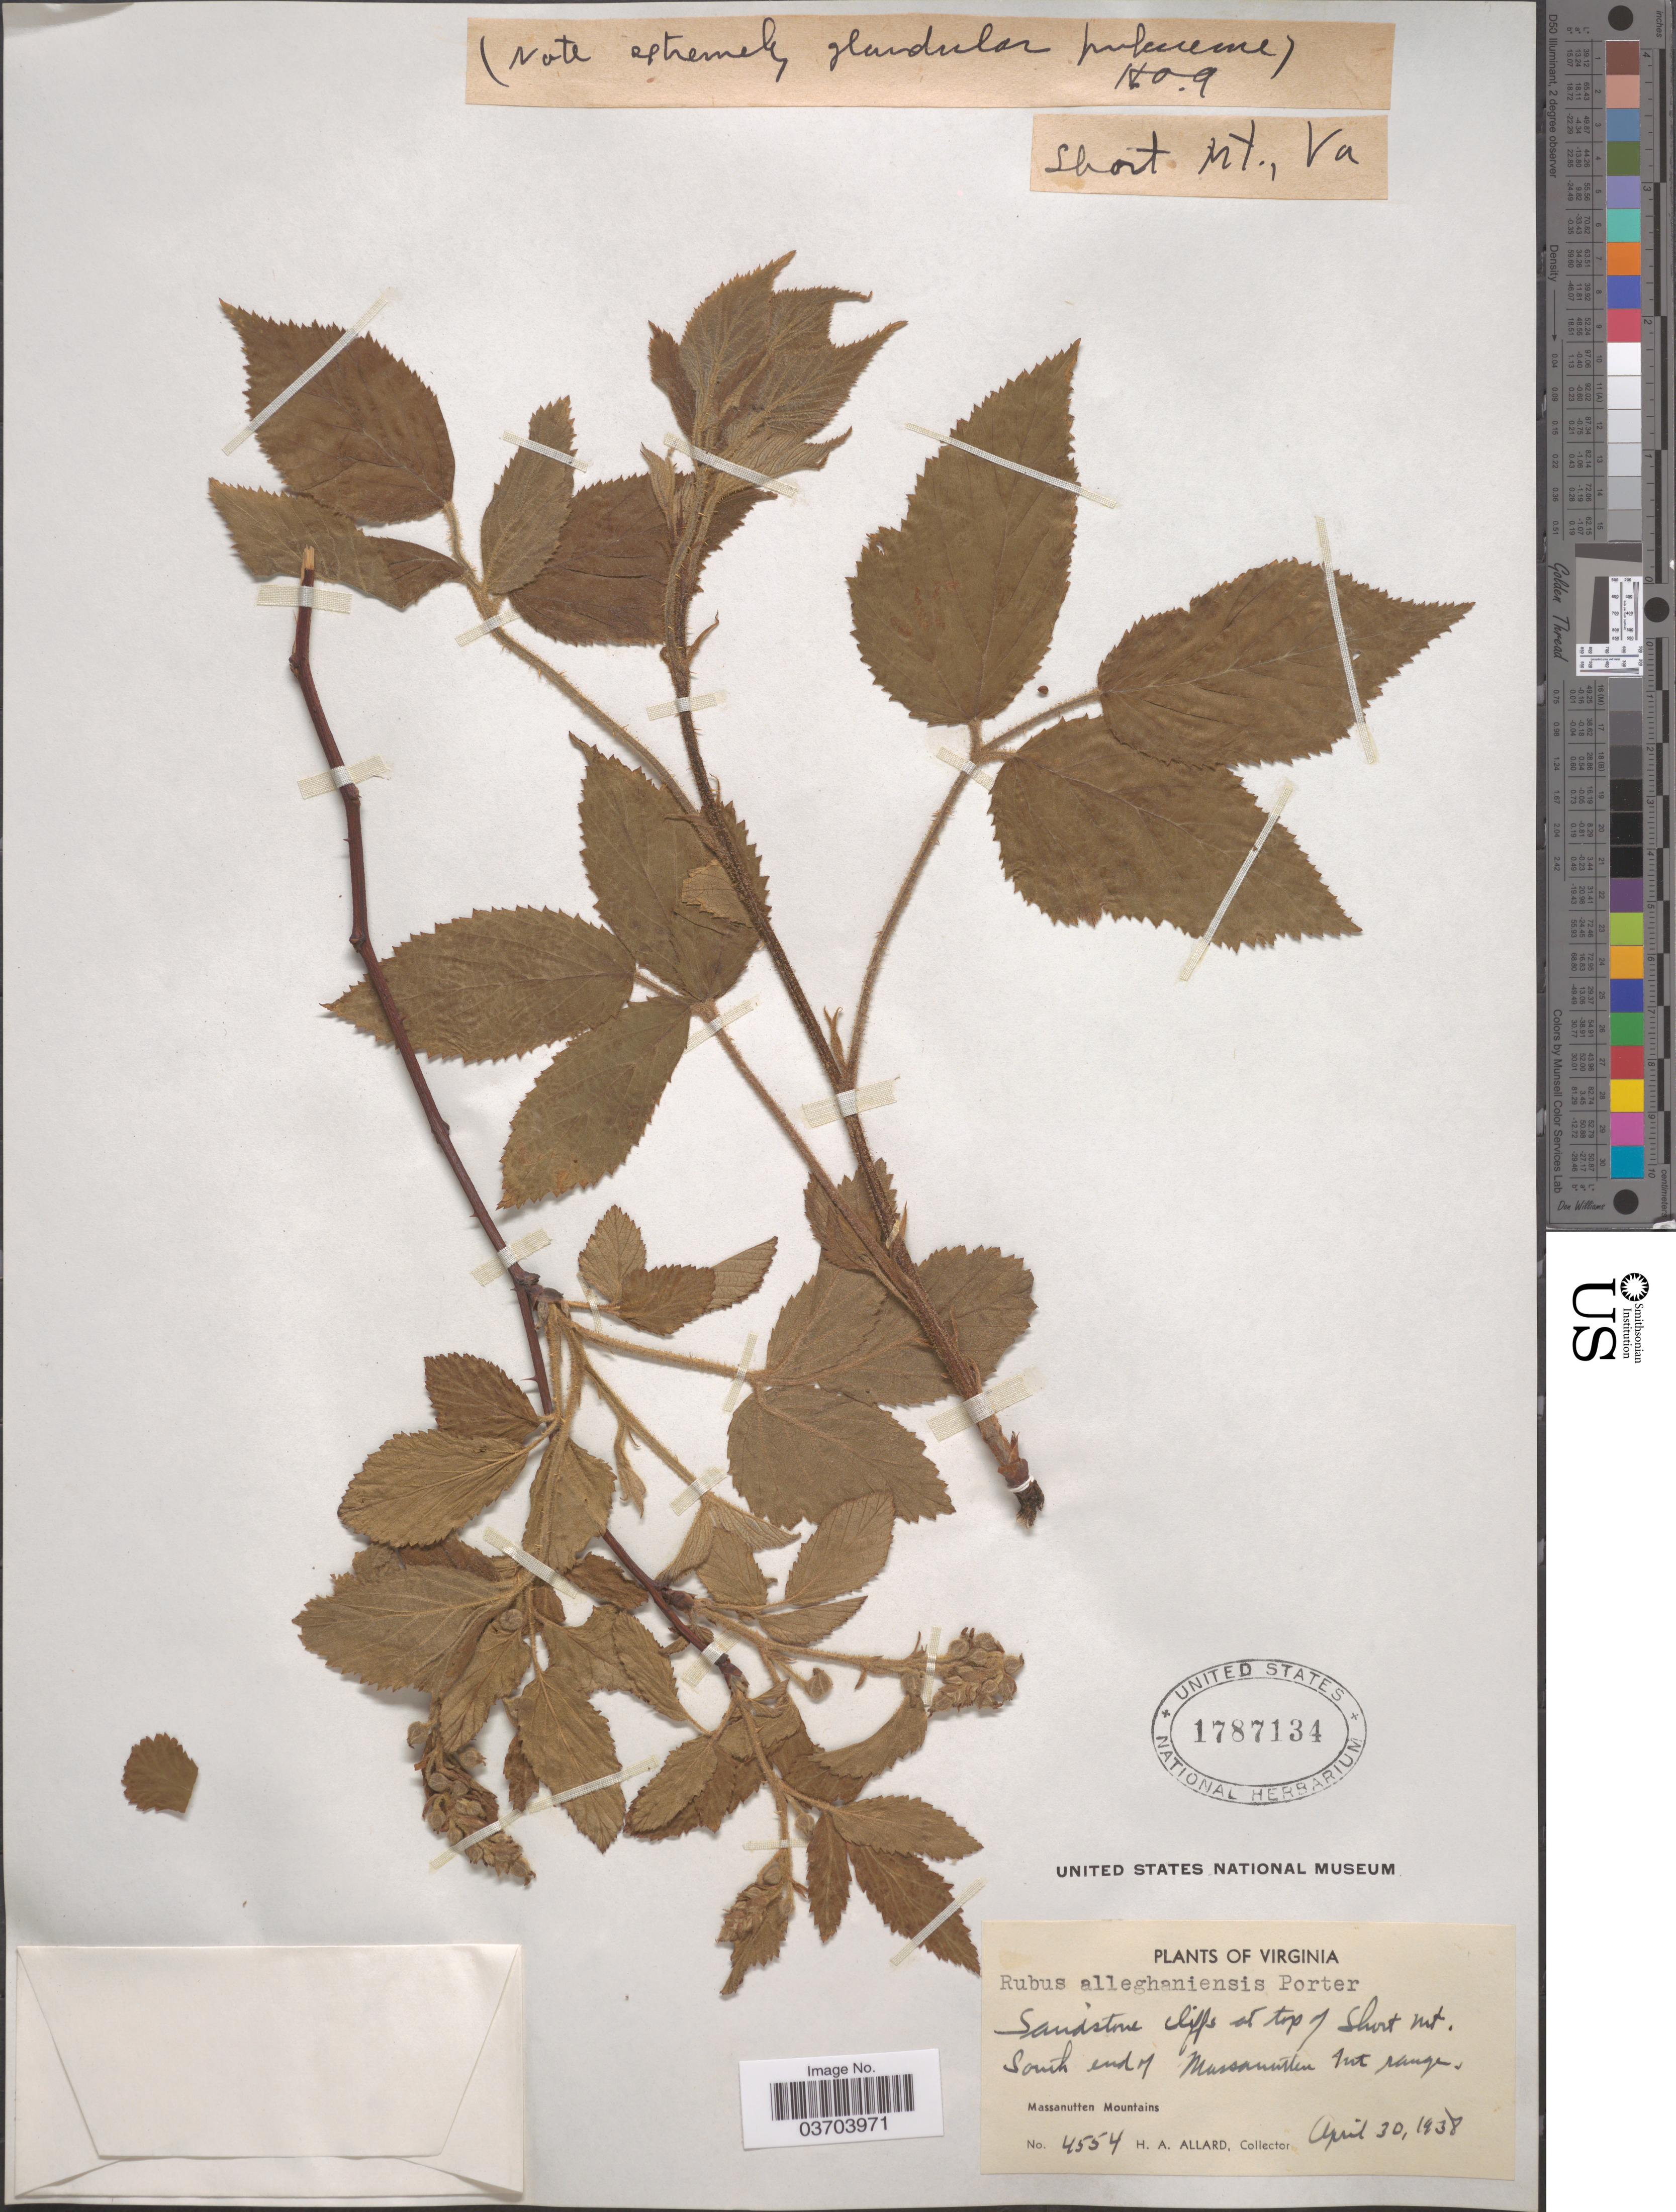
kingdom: Plantae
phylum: Tracheophyta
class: Magnoliopsida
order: Rosales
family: Rosaceae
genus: Rubus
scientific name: Rubus allegheniensis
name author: Porter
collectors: H. A. Allard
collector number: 4554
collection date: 1938-04-30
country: United States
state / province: Virginia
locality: Sandstone cliffs at top of Short Mt. South end of Massanutten Mt range. Massanutten Mountains.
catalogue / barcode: US 1787134